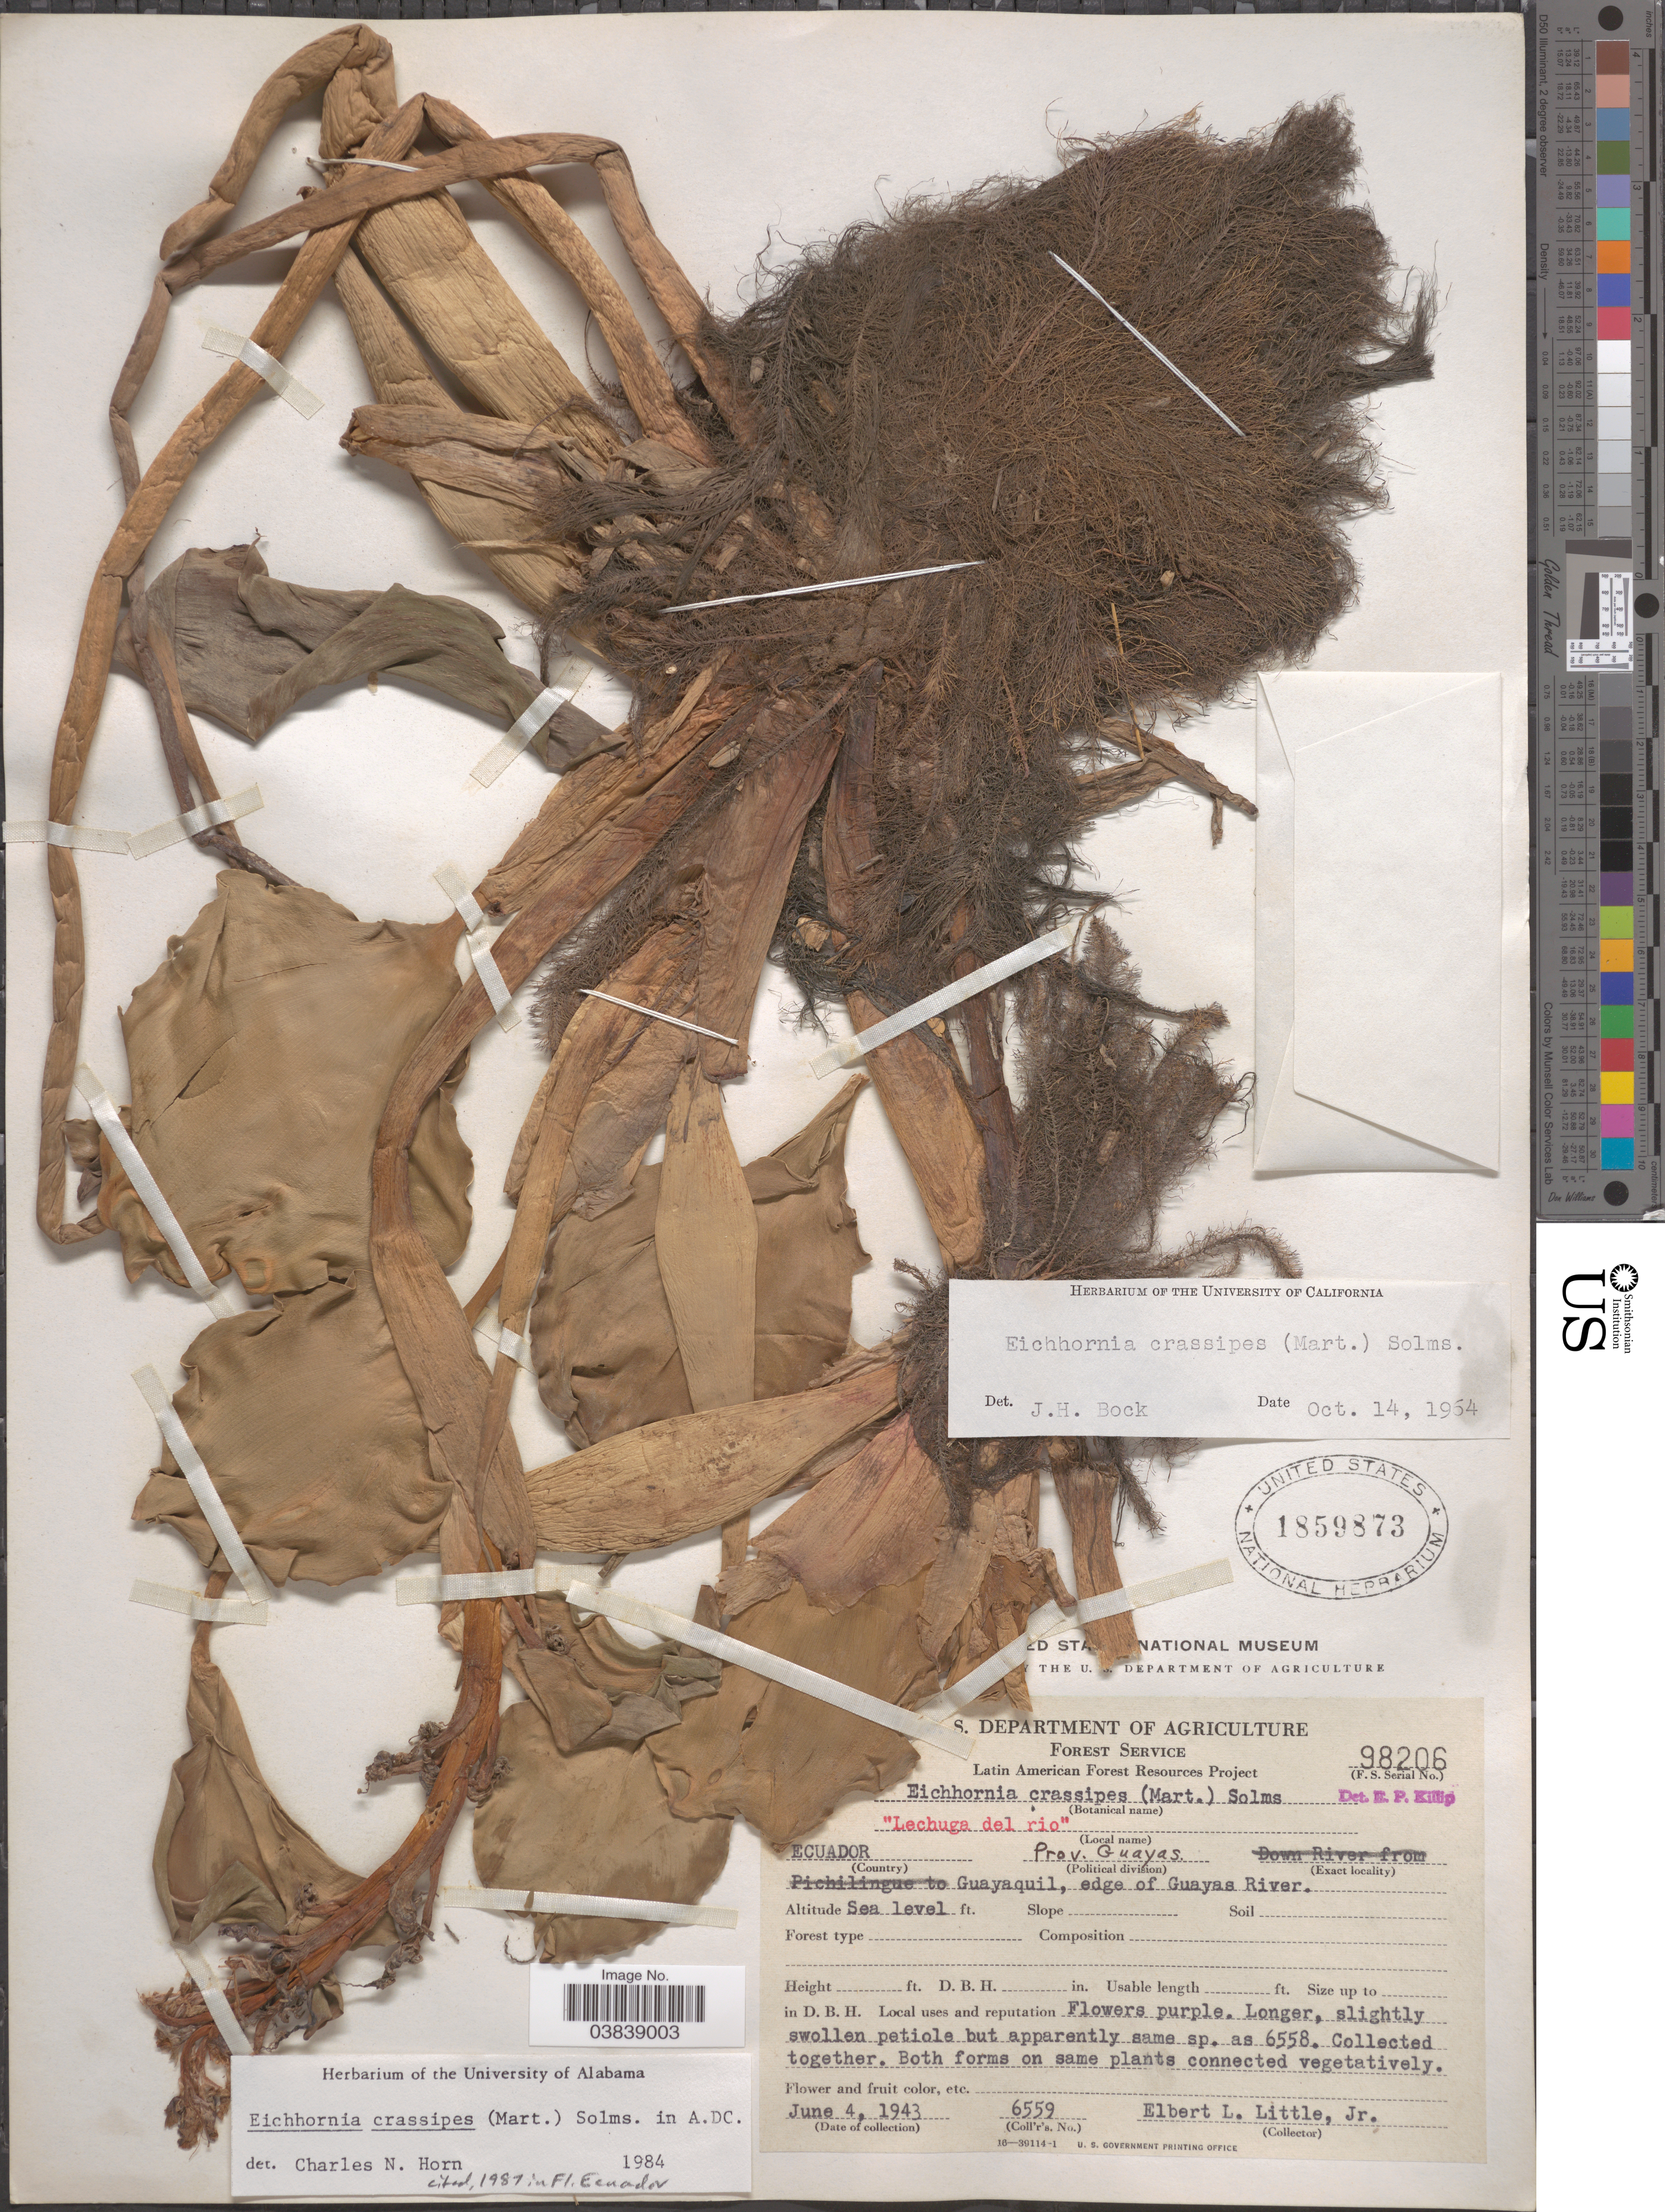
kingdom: Plantae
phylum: Tracheophyta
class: Liliopsida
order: Commelinales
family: Pontederiaceae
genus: Eichhornia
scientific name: Eichhornia crassipes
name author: (Mart.) Solms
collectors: E. L. Little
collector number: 6559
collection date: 1943-06-04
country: Ecuador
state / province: Guayas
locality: Guayaquil, edge of Guayas River.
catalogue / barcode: US 1859873